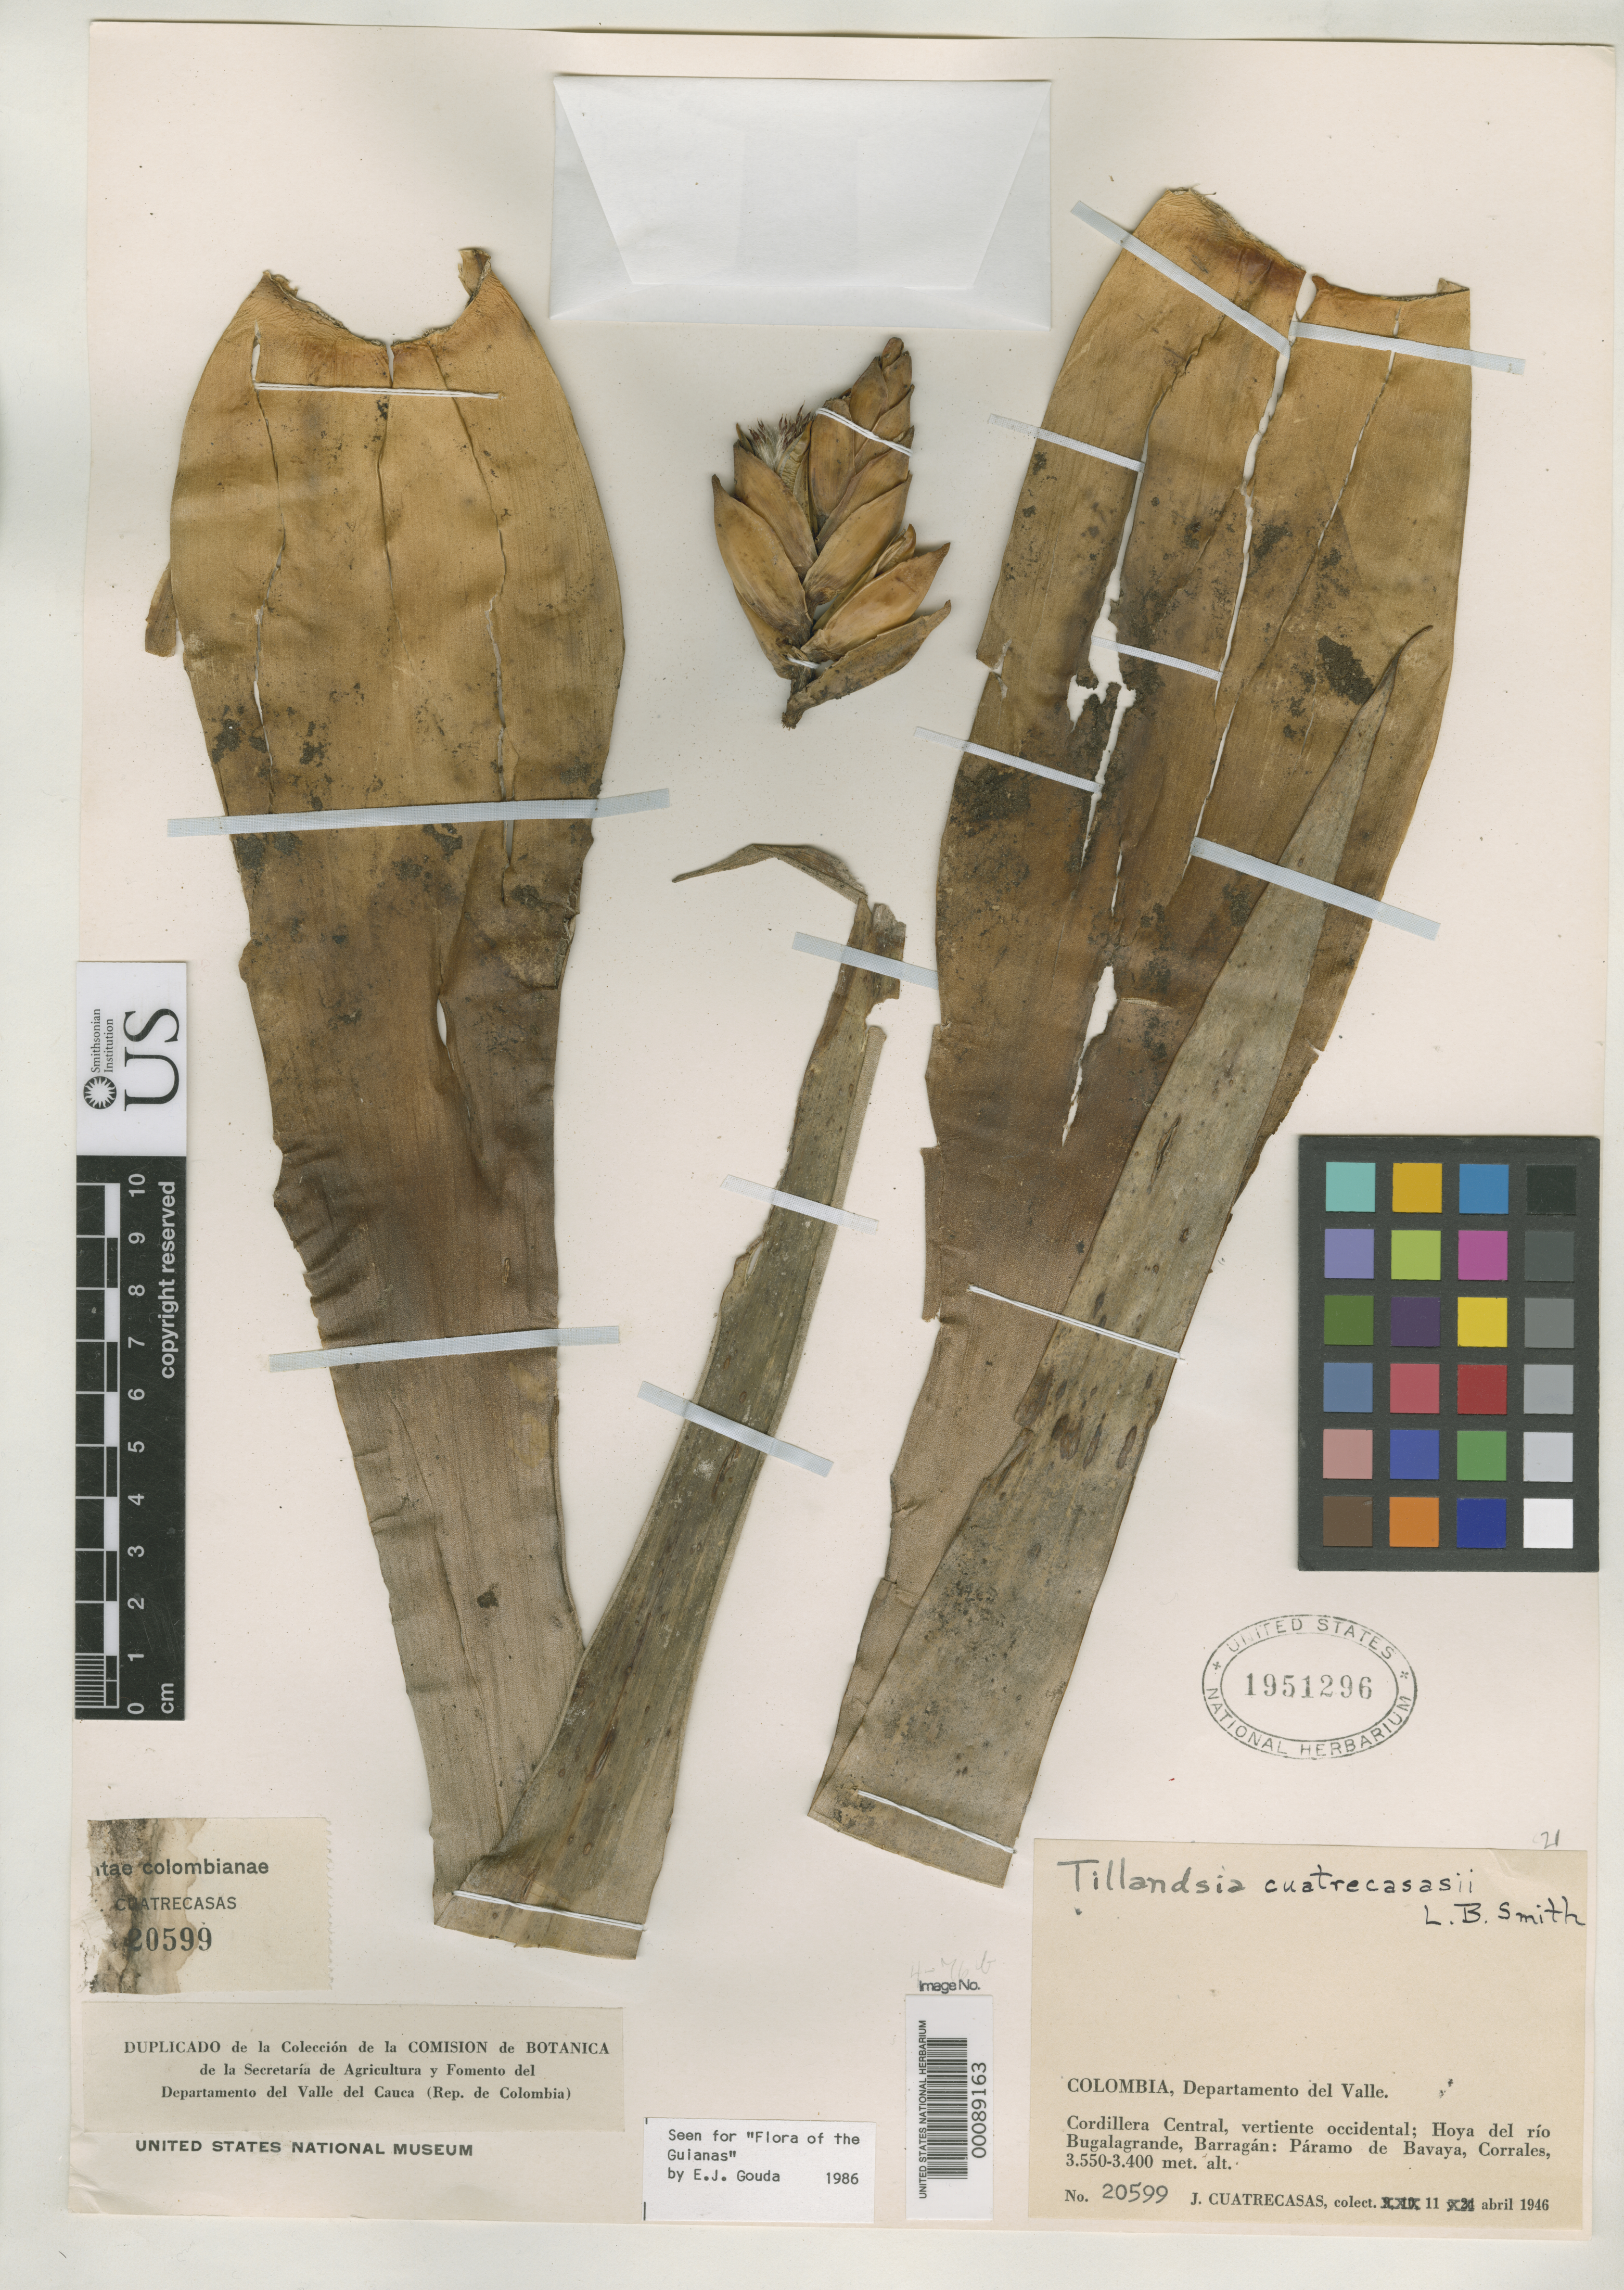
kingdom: Plantae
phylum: Tracheophyta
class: Liliopsida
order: Poales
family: Bromeliaceae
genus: Tillandsia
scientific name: Tillandsia cuatrecasasii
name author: L.B. Sm.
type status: Holotype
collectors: J. Cuatrecasas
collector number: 20599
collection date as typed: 11 Apr 1946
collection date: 1946-04-11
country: Colombia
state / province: Valle del Cauca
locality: Cordillera Central, between Barragan on the Rio Bugla Grande and Corrales on the Paramo de Bavya.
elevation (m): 3400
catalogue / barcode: US 1951296